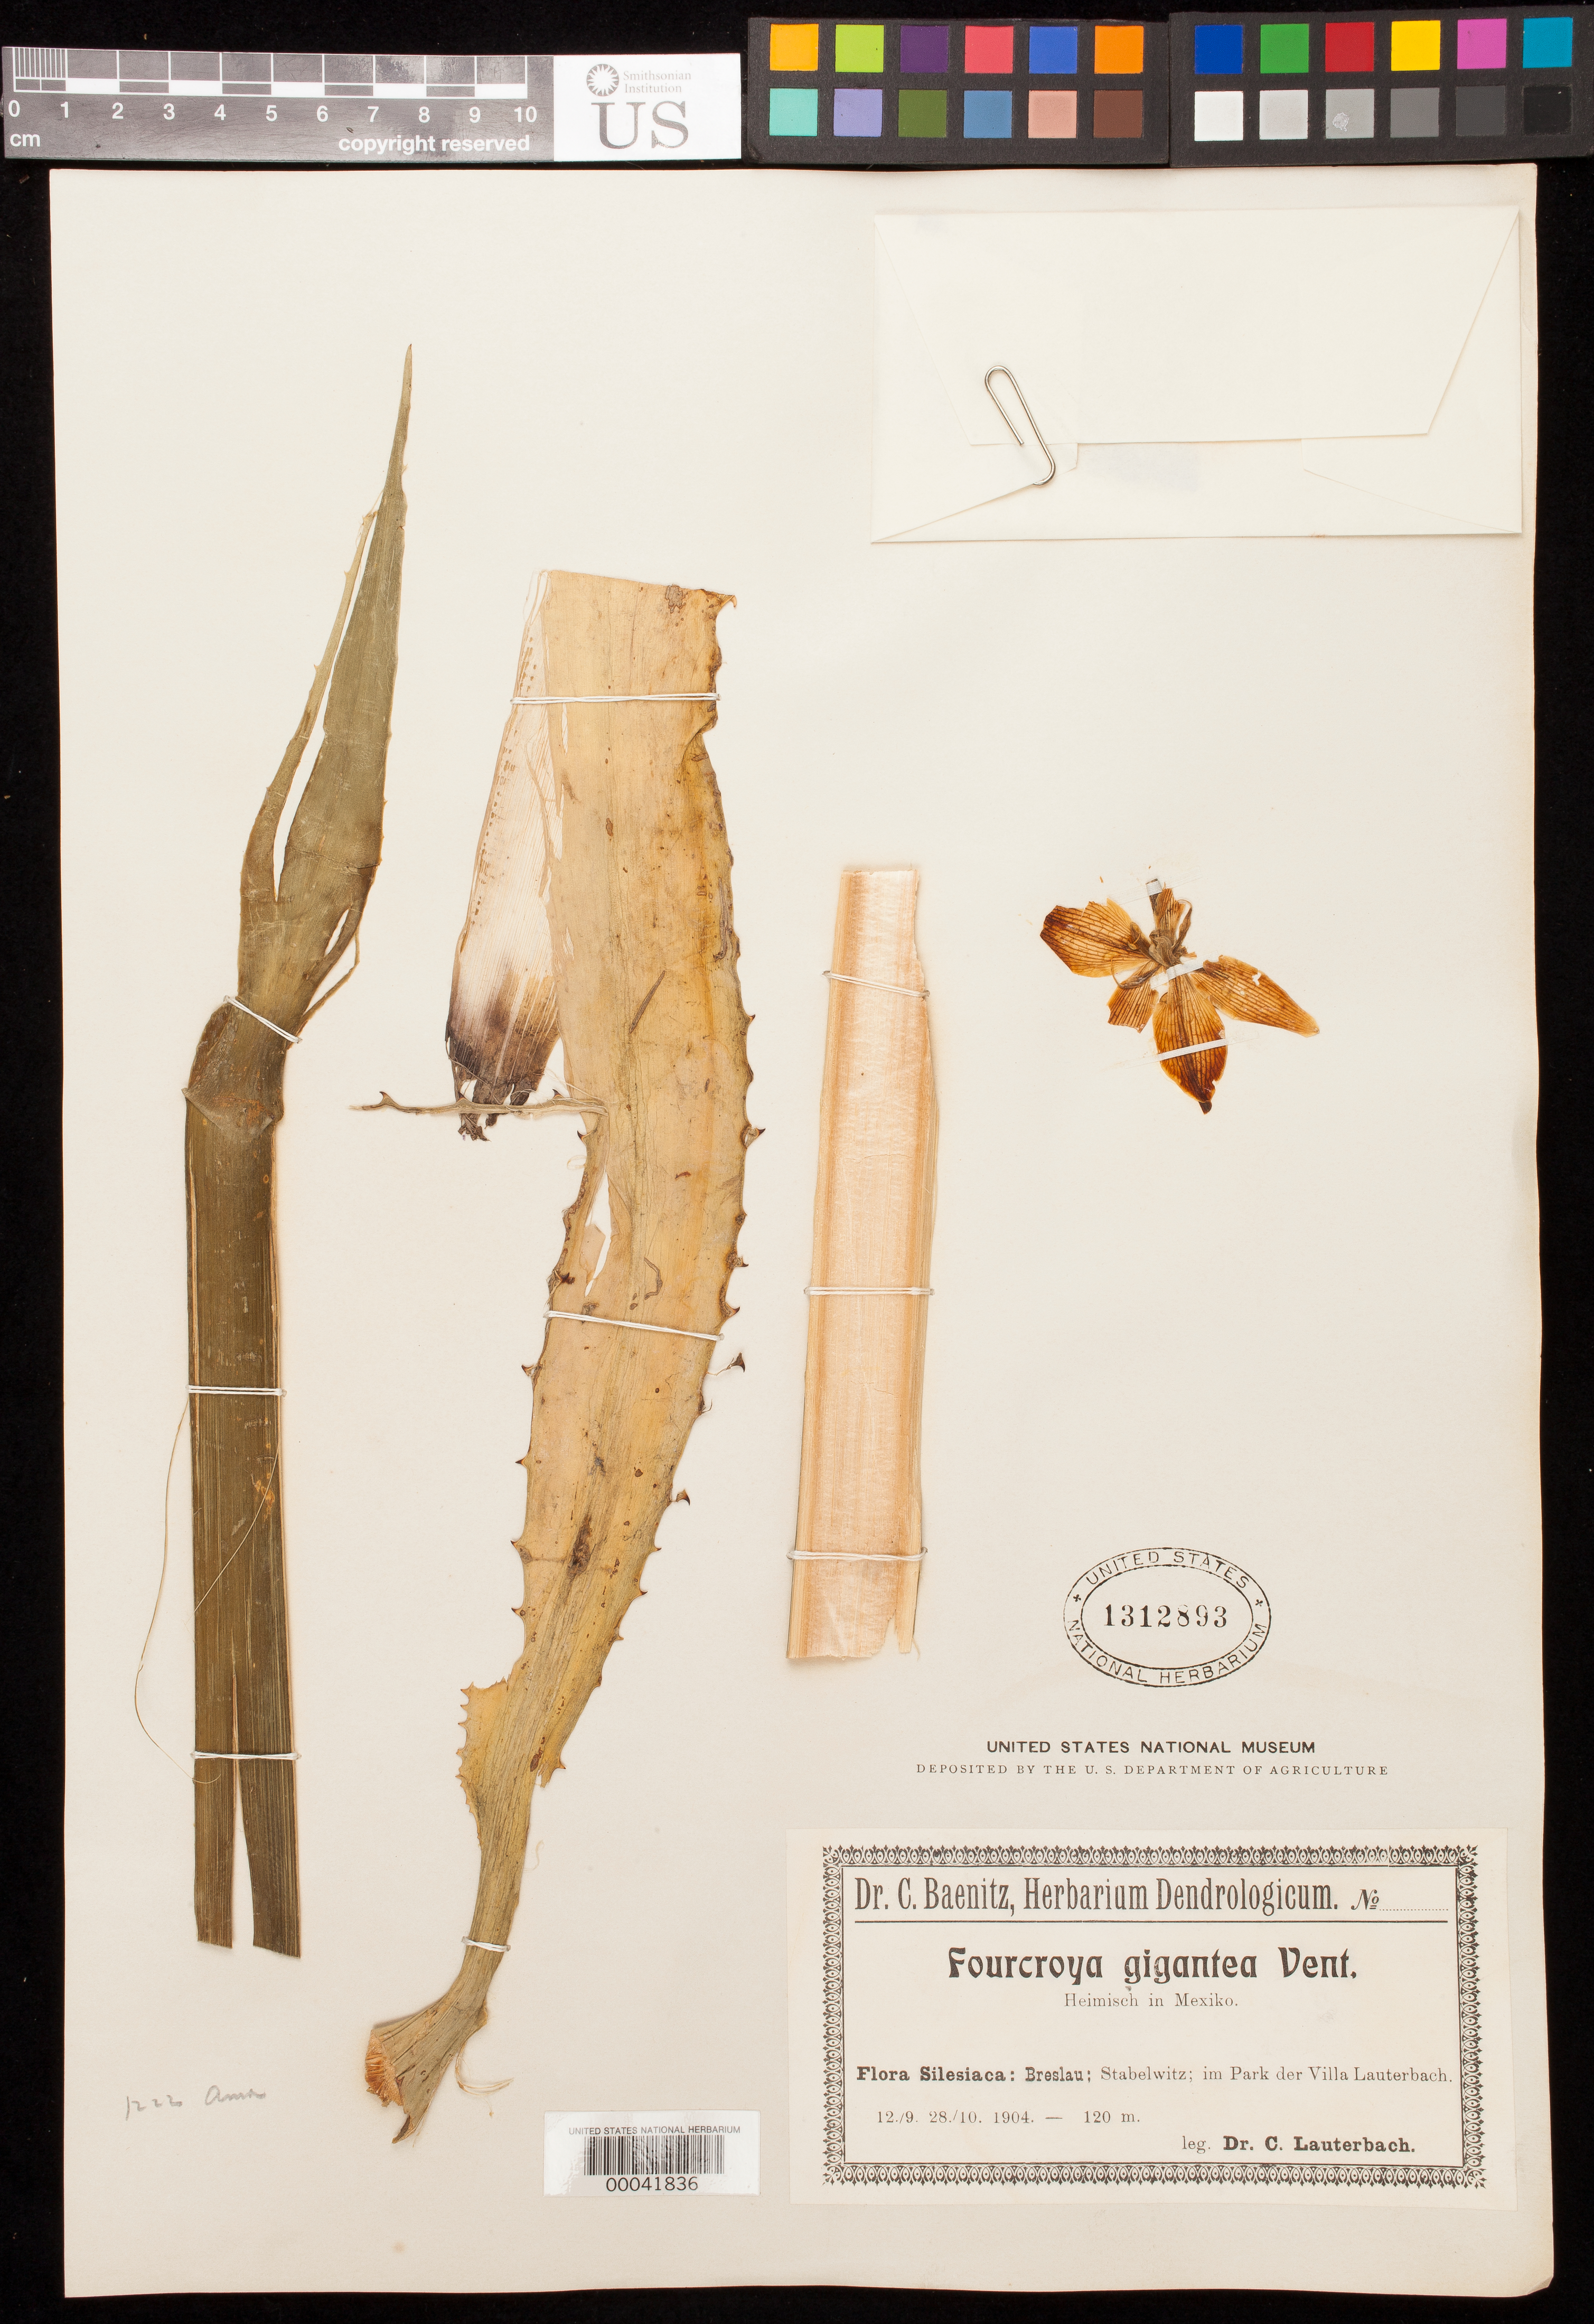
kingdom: Plantae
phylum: Tracheophyta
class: Liliopsida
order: Asparagales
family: Asparagaceae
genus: Furcraea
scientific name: Furcraea gigantea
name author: Vent.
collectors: C. A. G. Lauterbach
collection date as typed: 12 Sep 1904 to 28 Oct 1904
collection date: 1904-09-12/1904-10-28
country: Mexico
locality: Heimisch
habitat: Park in villa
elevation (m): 120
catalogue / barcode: US 1312893